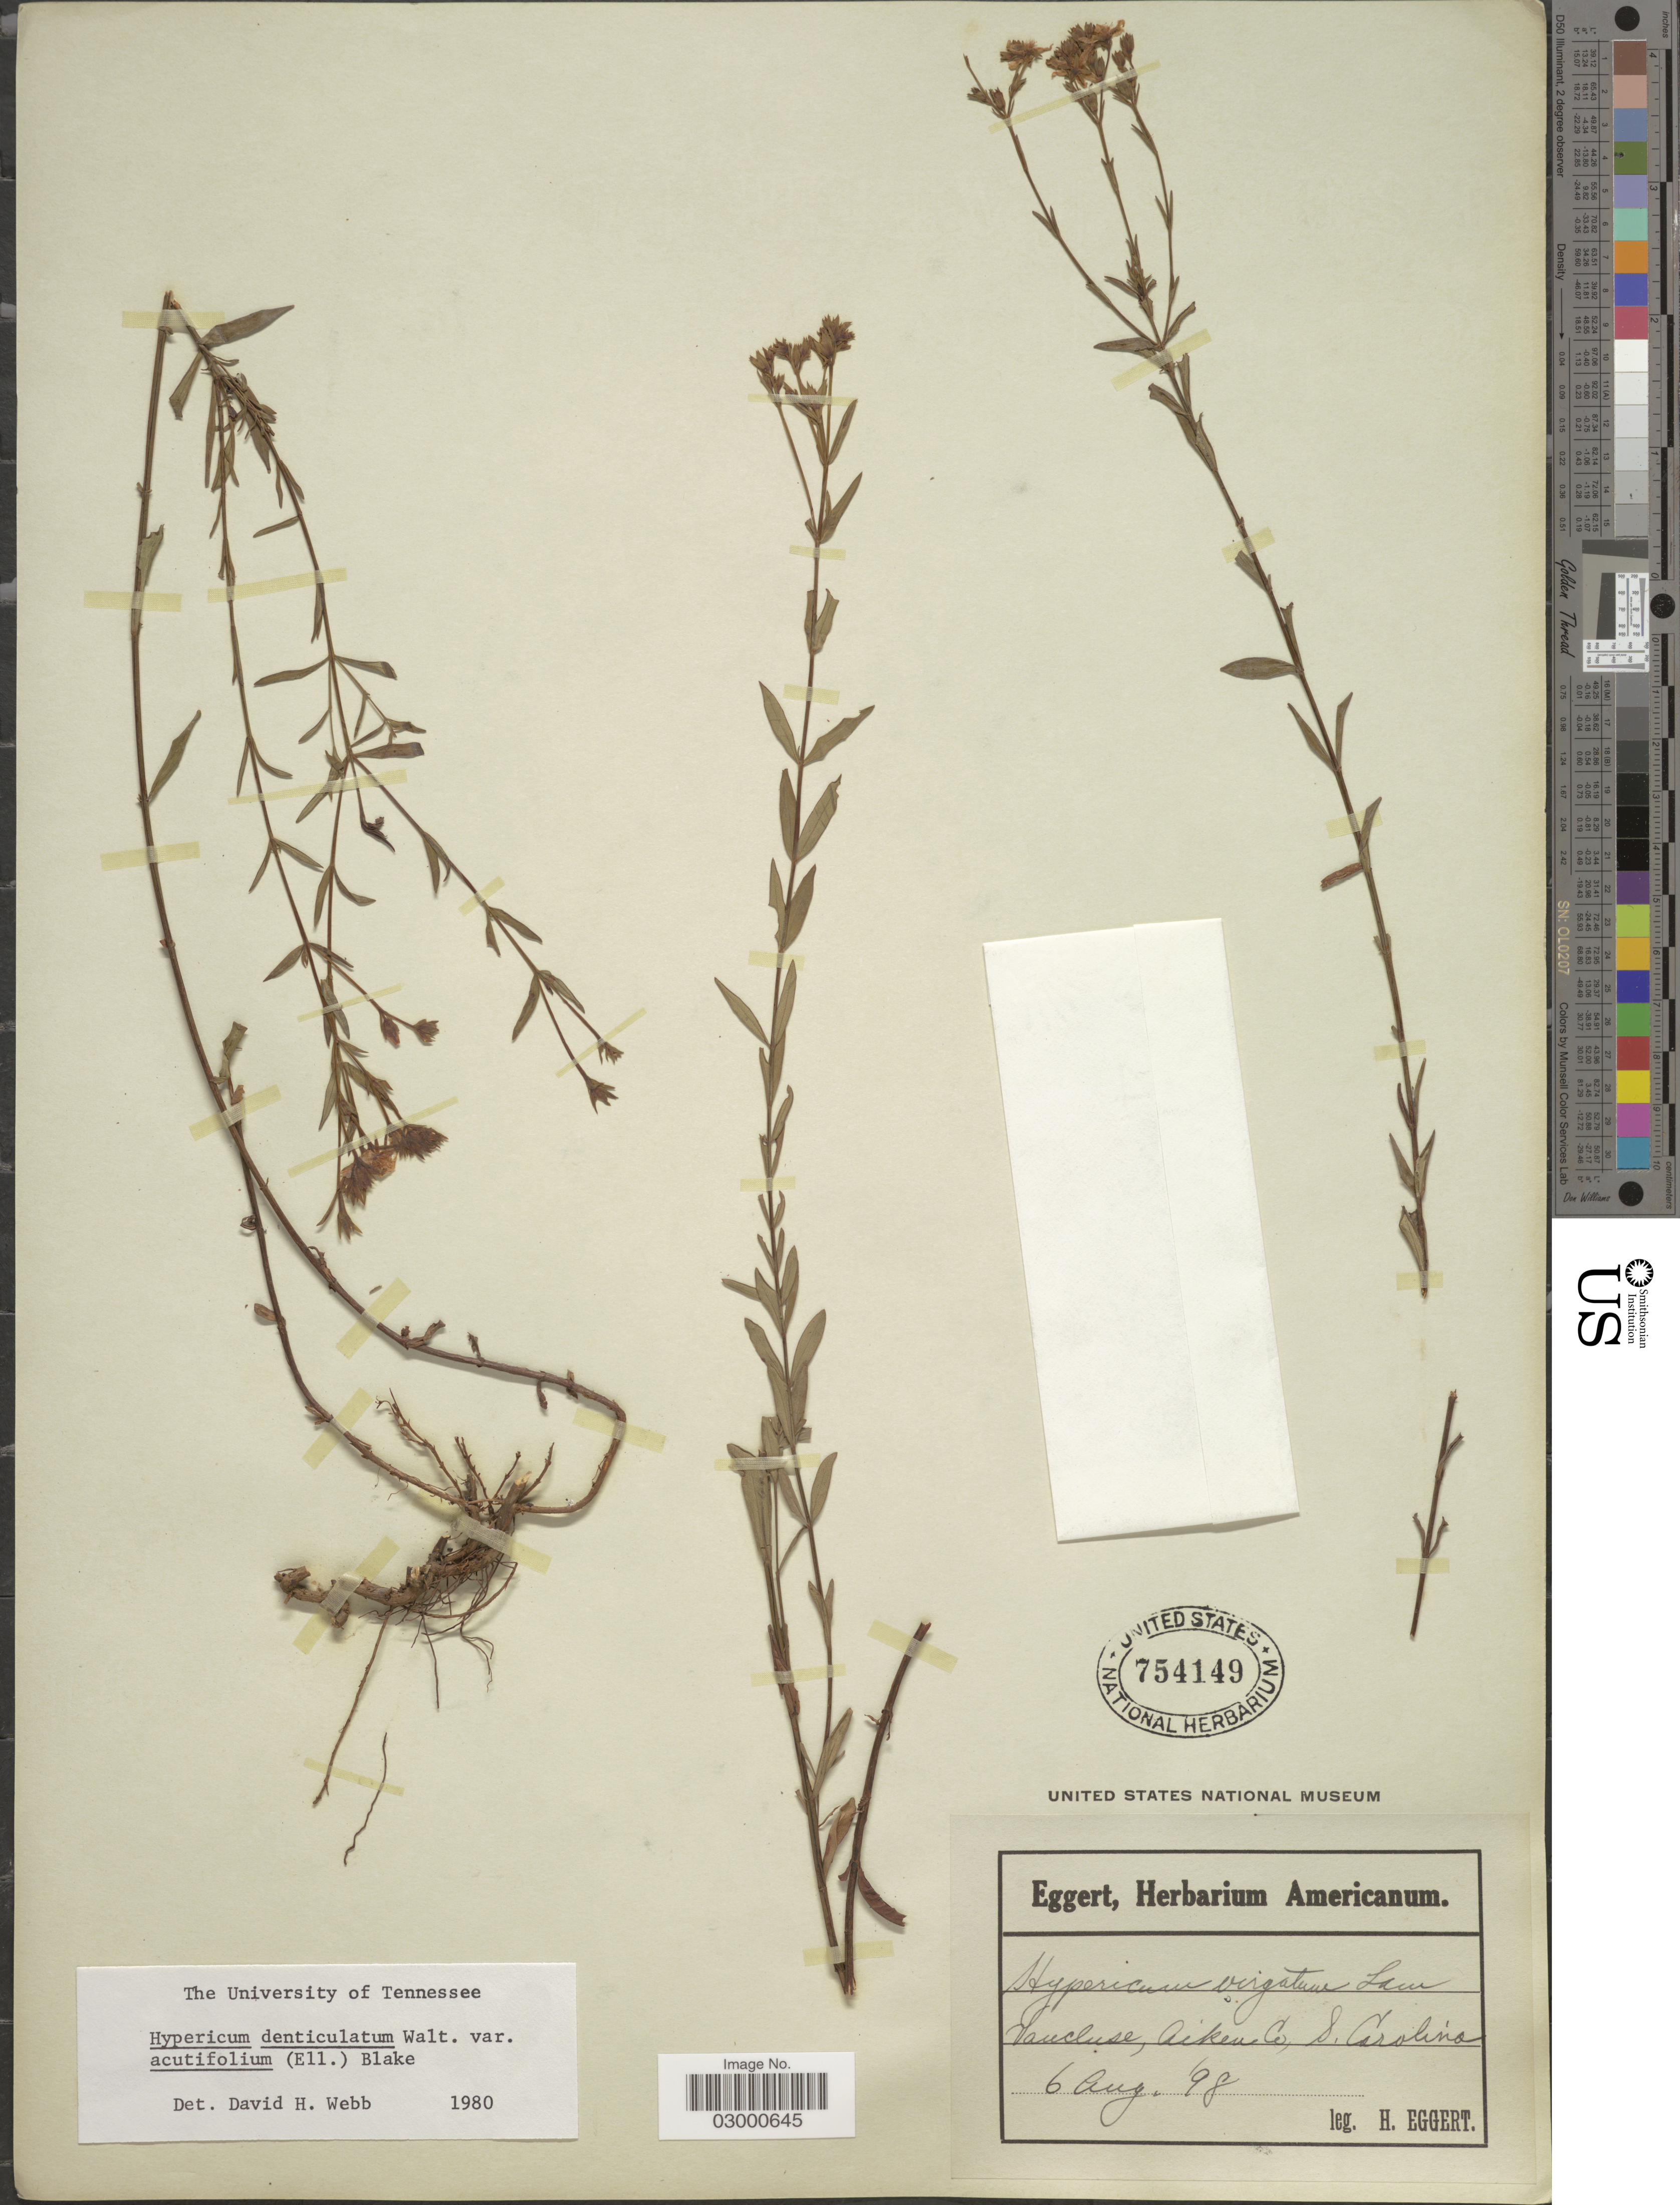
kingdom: Plantae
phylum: Tracheophyta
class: Magnoliopsida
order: Malpighiales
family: Hypericaceae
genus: Hypericum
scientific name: Hypericum denticulatum var. acutifolium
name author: (Elliott) N. Robson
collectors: H. Eggert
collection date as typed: Transcribed d/m/y: 6/8/98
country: United States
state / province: South Carolina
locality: Vaucluse, Aiken Co.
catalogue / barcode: US 754149